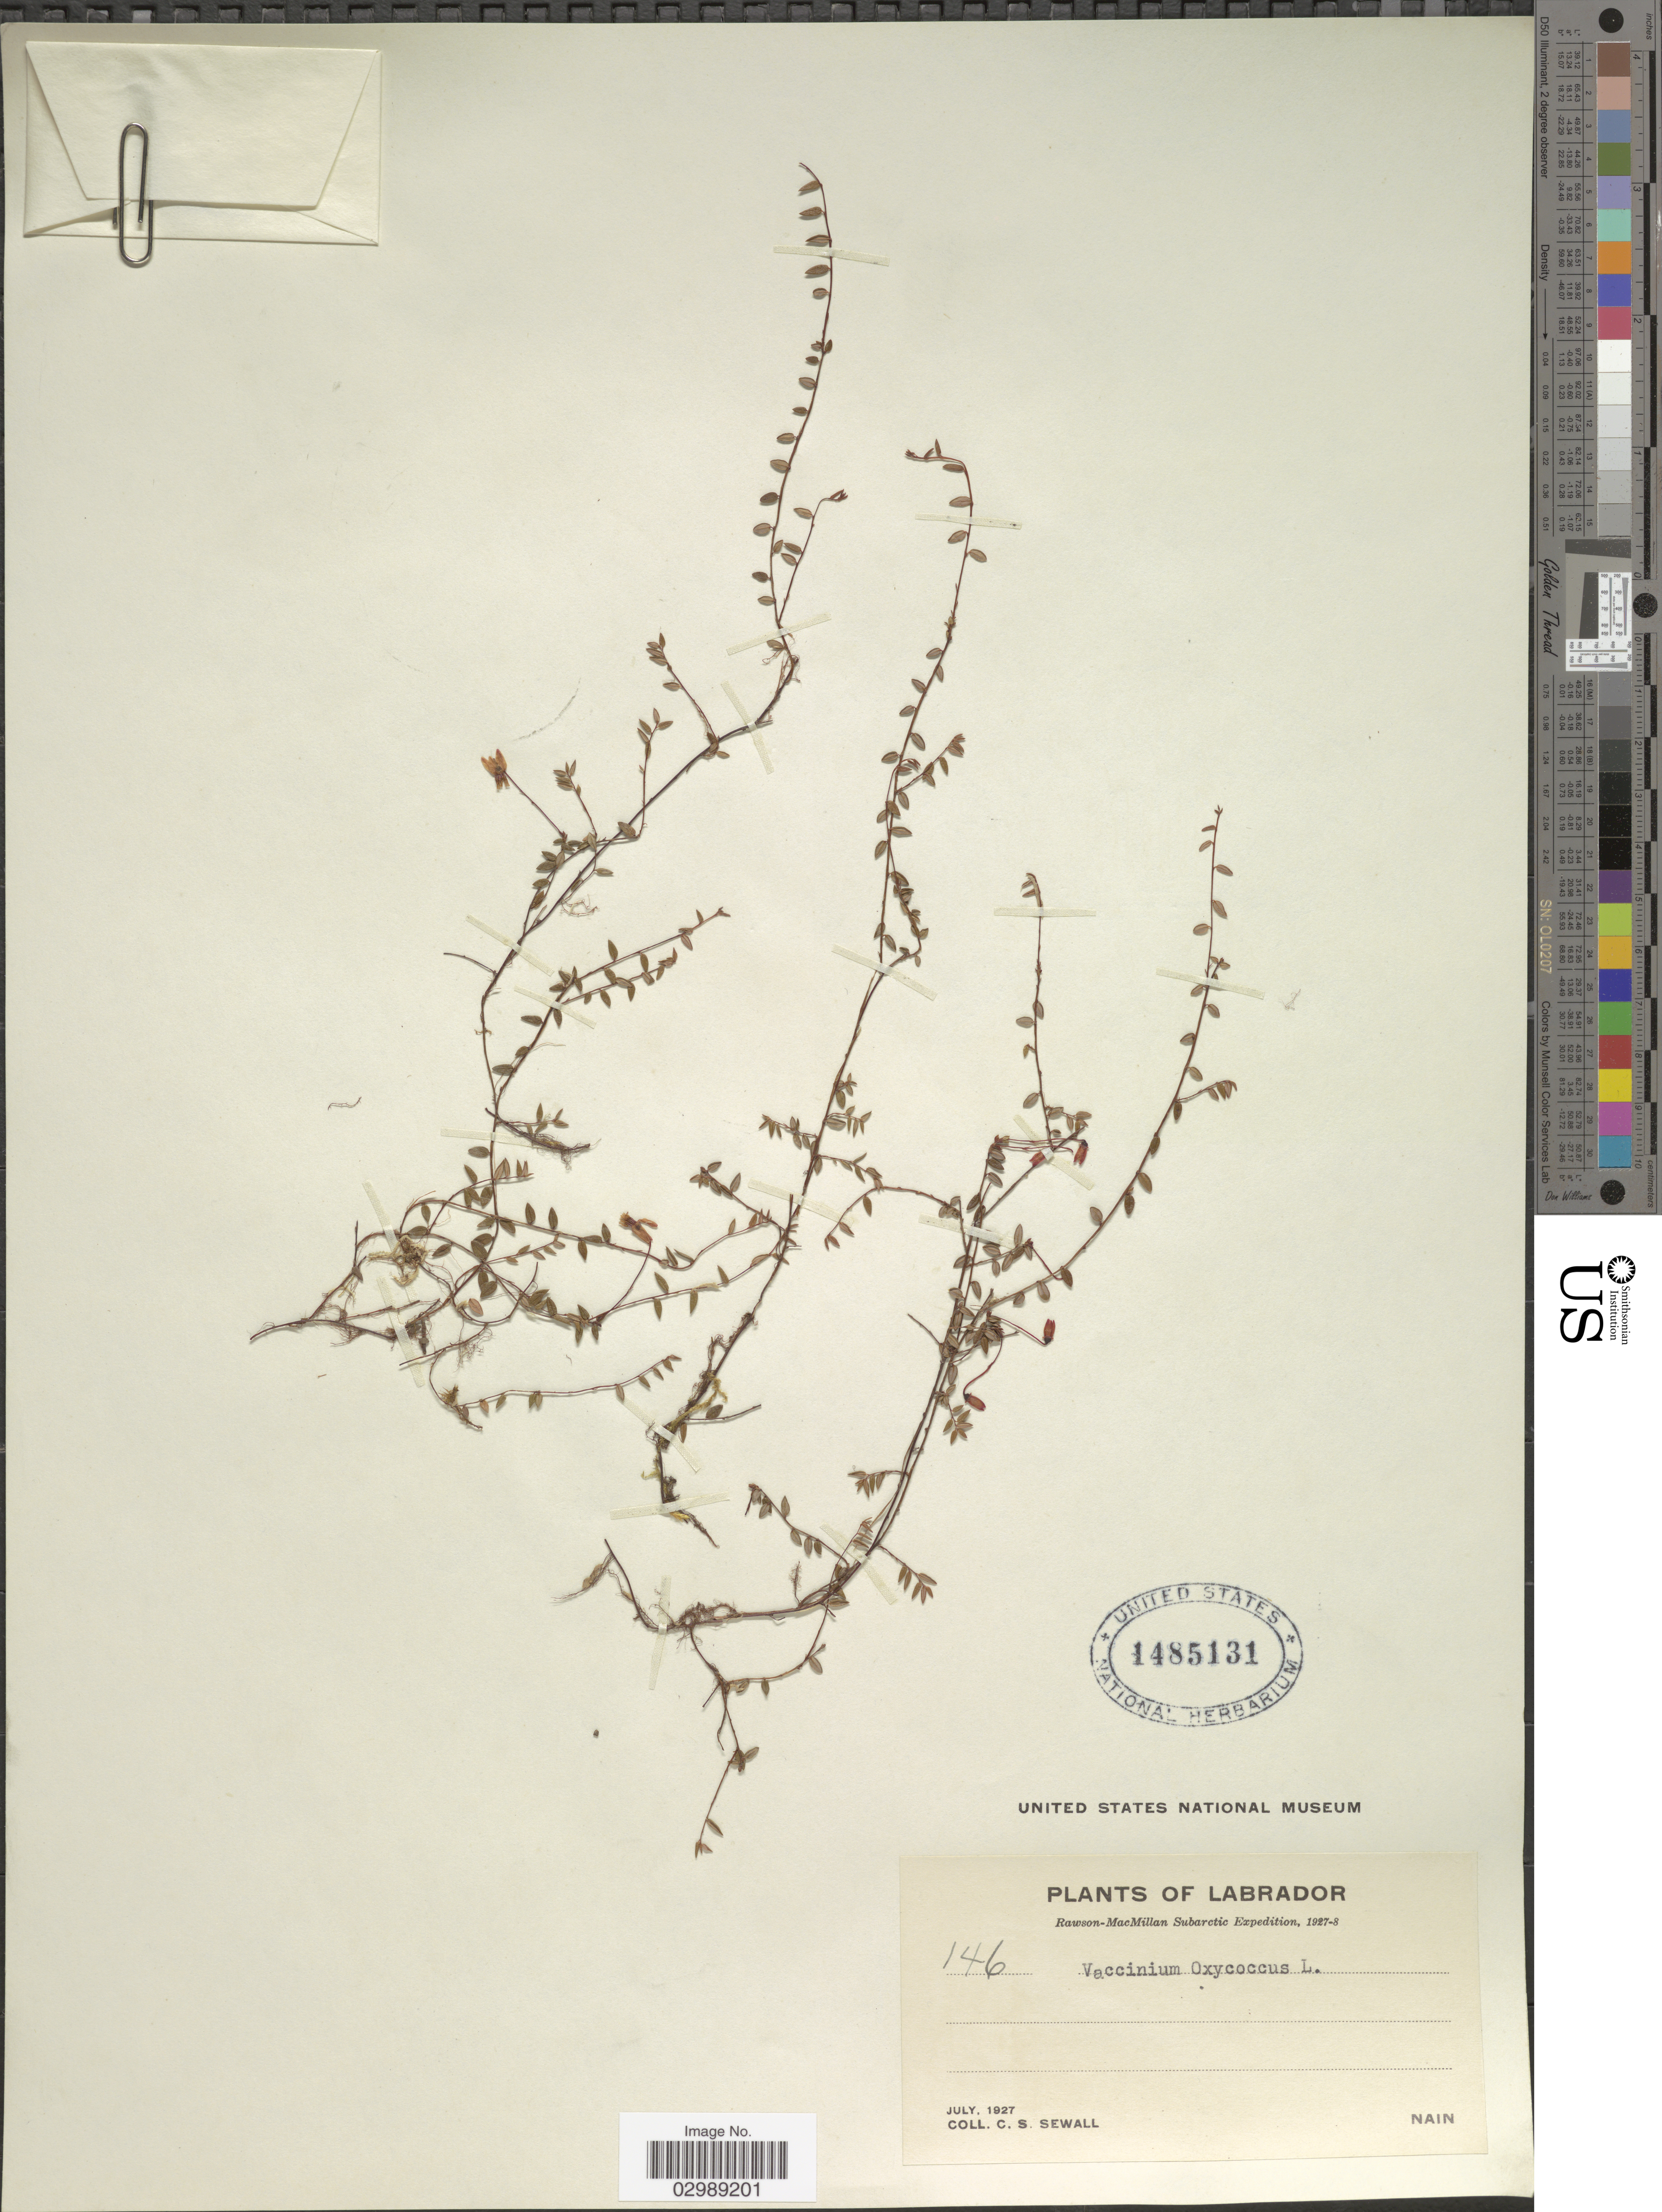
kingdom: Plantae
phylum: Tracheophyta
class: Magnoliopsida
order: Ericales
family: Ericaceae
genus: Vaccinium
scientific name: Vaccinium oxycoccos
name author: L.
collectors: C. Sewall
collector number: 146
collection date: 1927/1928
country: Canada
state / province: Newfoundland and Labrador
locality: Labrador. Nain.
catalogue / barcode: US 1485131